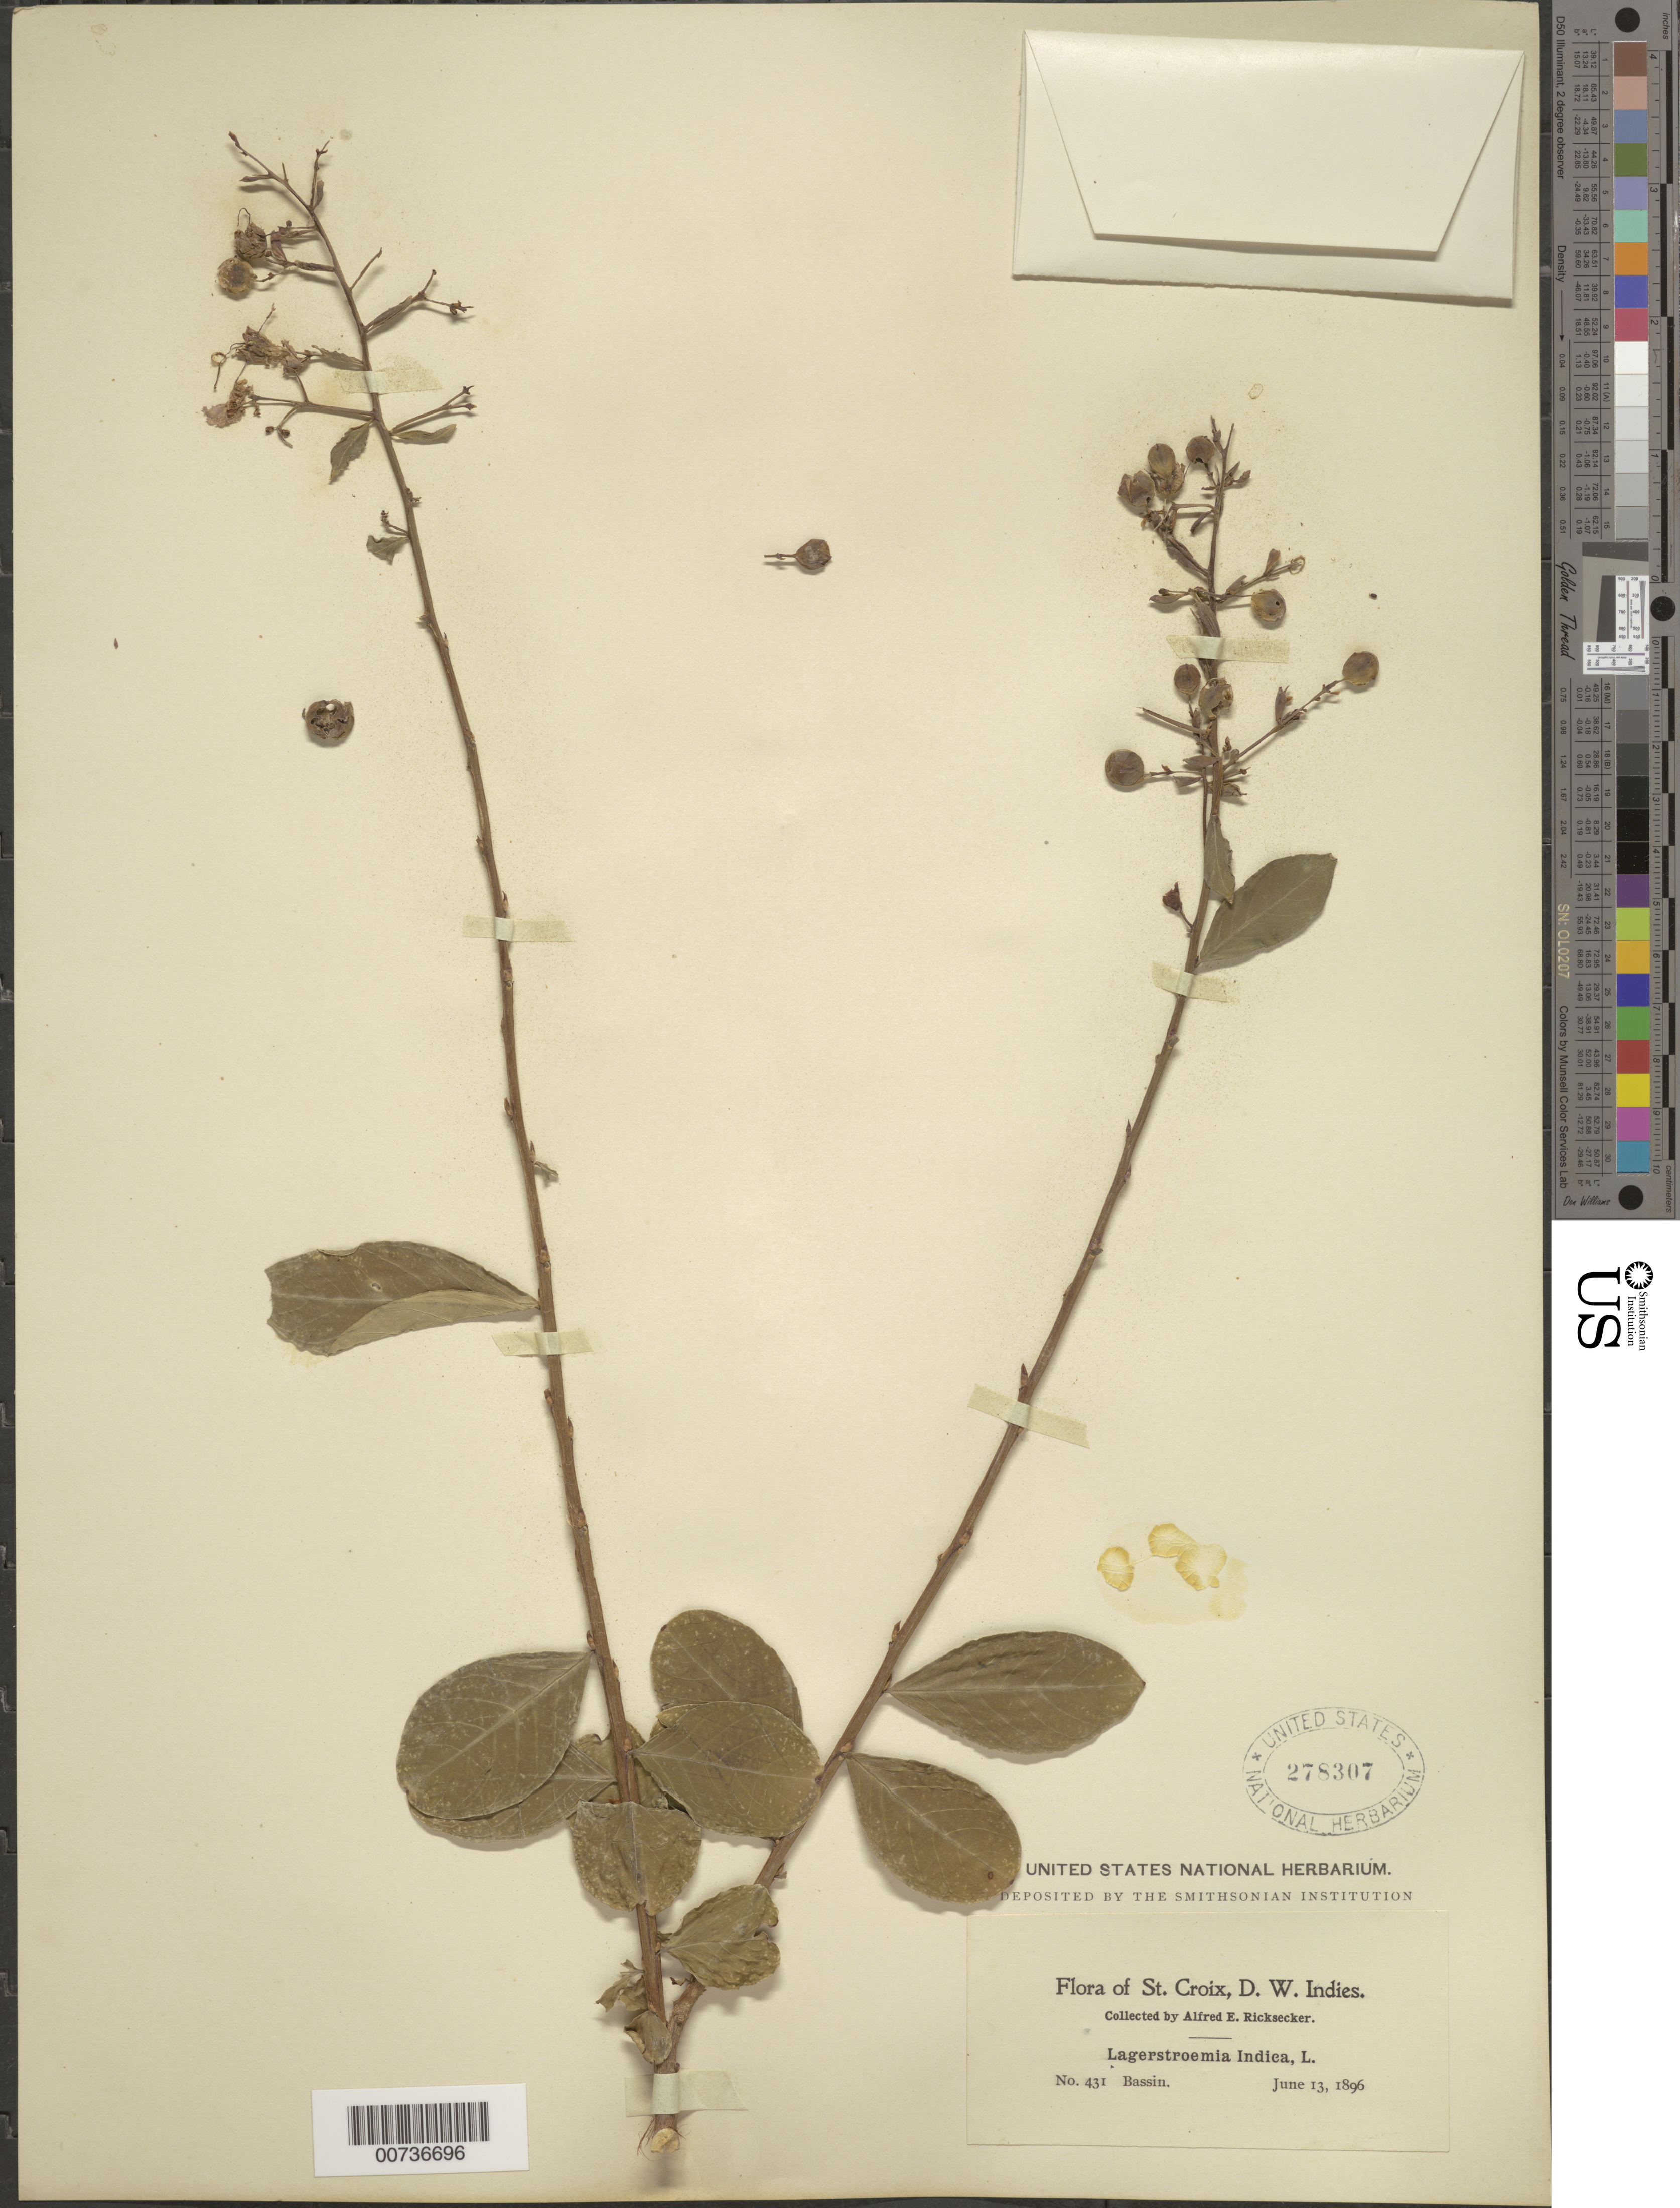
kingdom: Plantae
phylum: Tracheophyta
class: Magnoliopsida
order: Myrtales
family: Lythraceae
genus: Lagerstroemia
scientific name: Lagerstroemia indica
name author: L.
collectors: A. E. Ricksecker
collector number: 431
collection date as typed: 13 Jun 1896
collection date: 1896-06-13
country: U.S. Virgin Islands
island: St. Croix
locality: Bassin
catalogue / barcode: US 278307